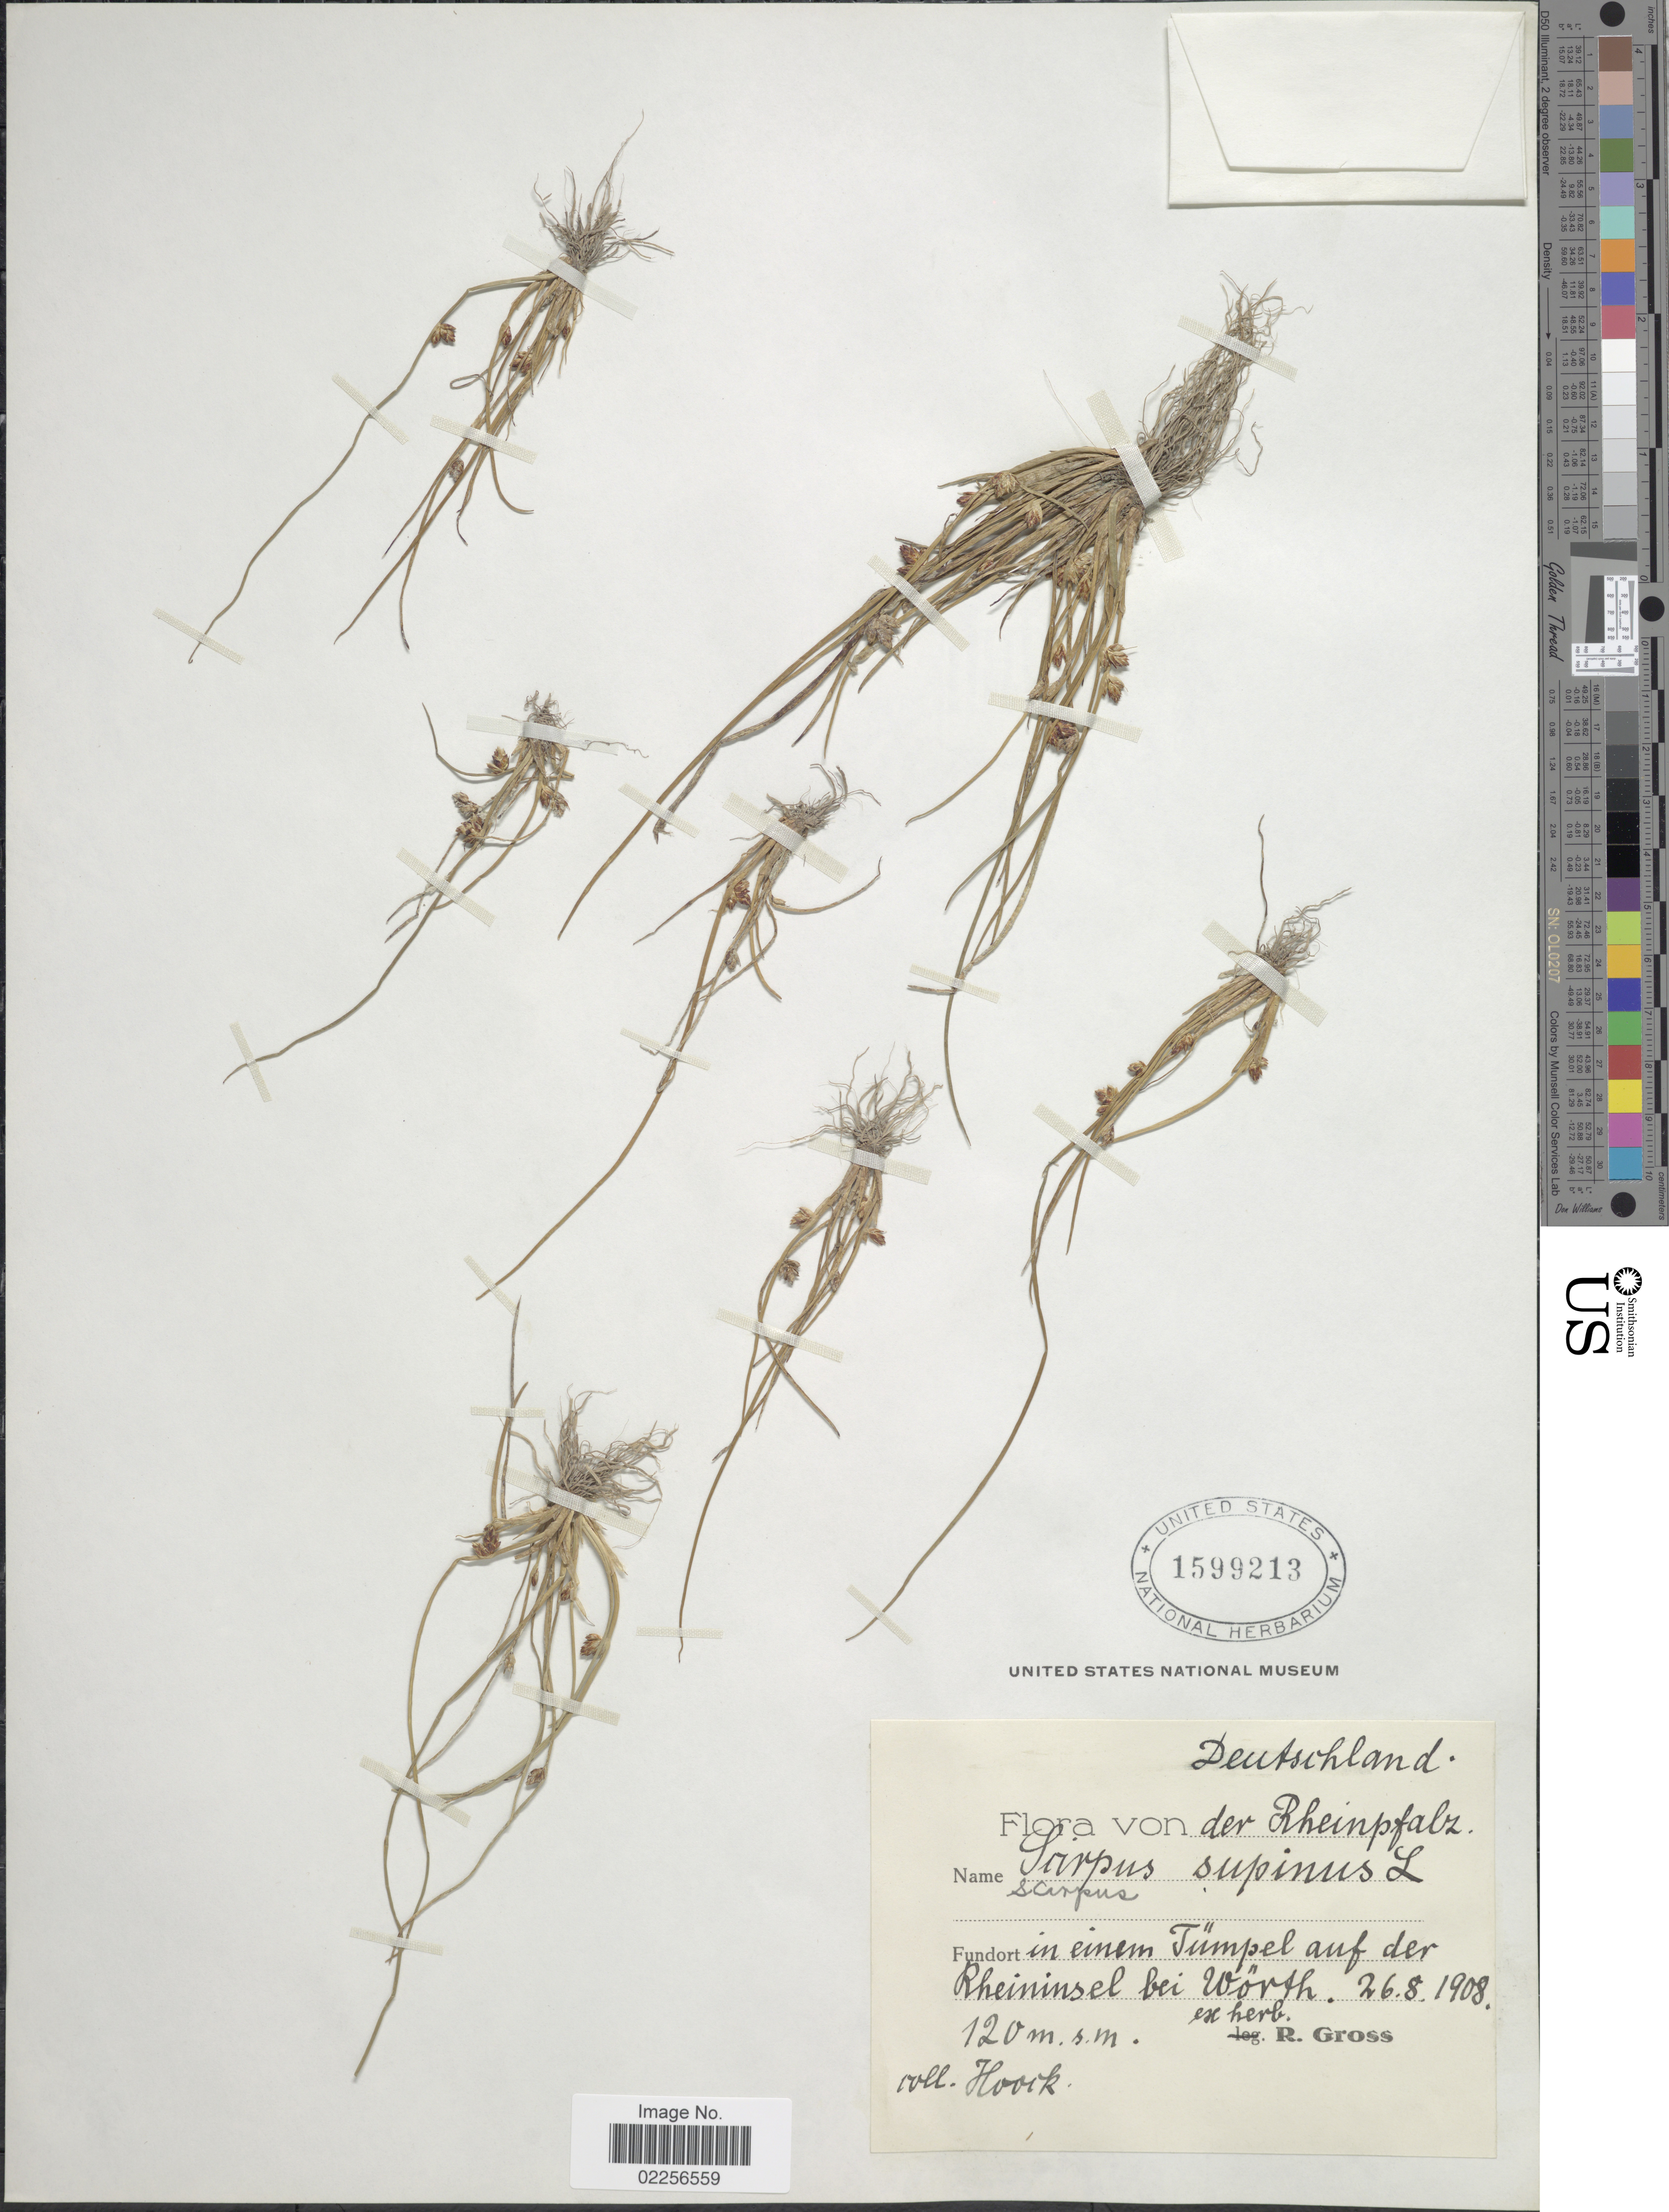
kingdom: Plantae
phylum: Tracheophyta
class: Liliopsida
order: Poales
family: Cyperaceae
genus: Schoenoplectus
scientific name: Schoenoplectus supinus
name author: (L.) Palla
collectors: Ex herb. R. Gross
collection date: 1908-08-26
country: Germany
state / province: Rhineland-Palatinate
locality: Rheinpfalz, in einem Tumpel auf der Rheininsel bei Worth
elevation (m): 120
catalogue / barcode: US 1599213